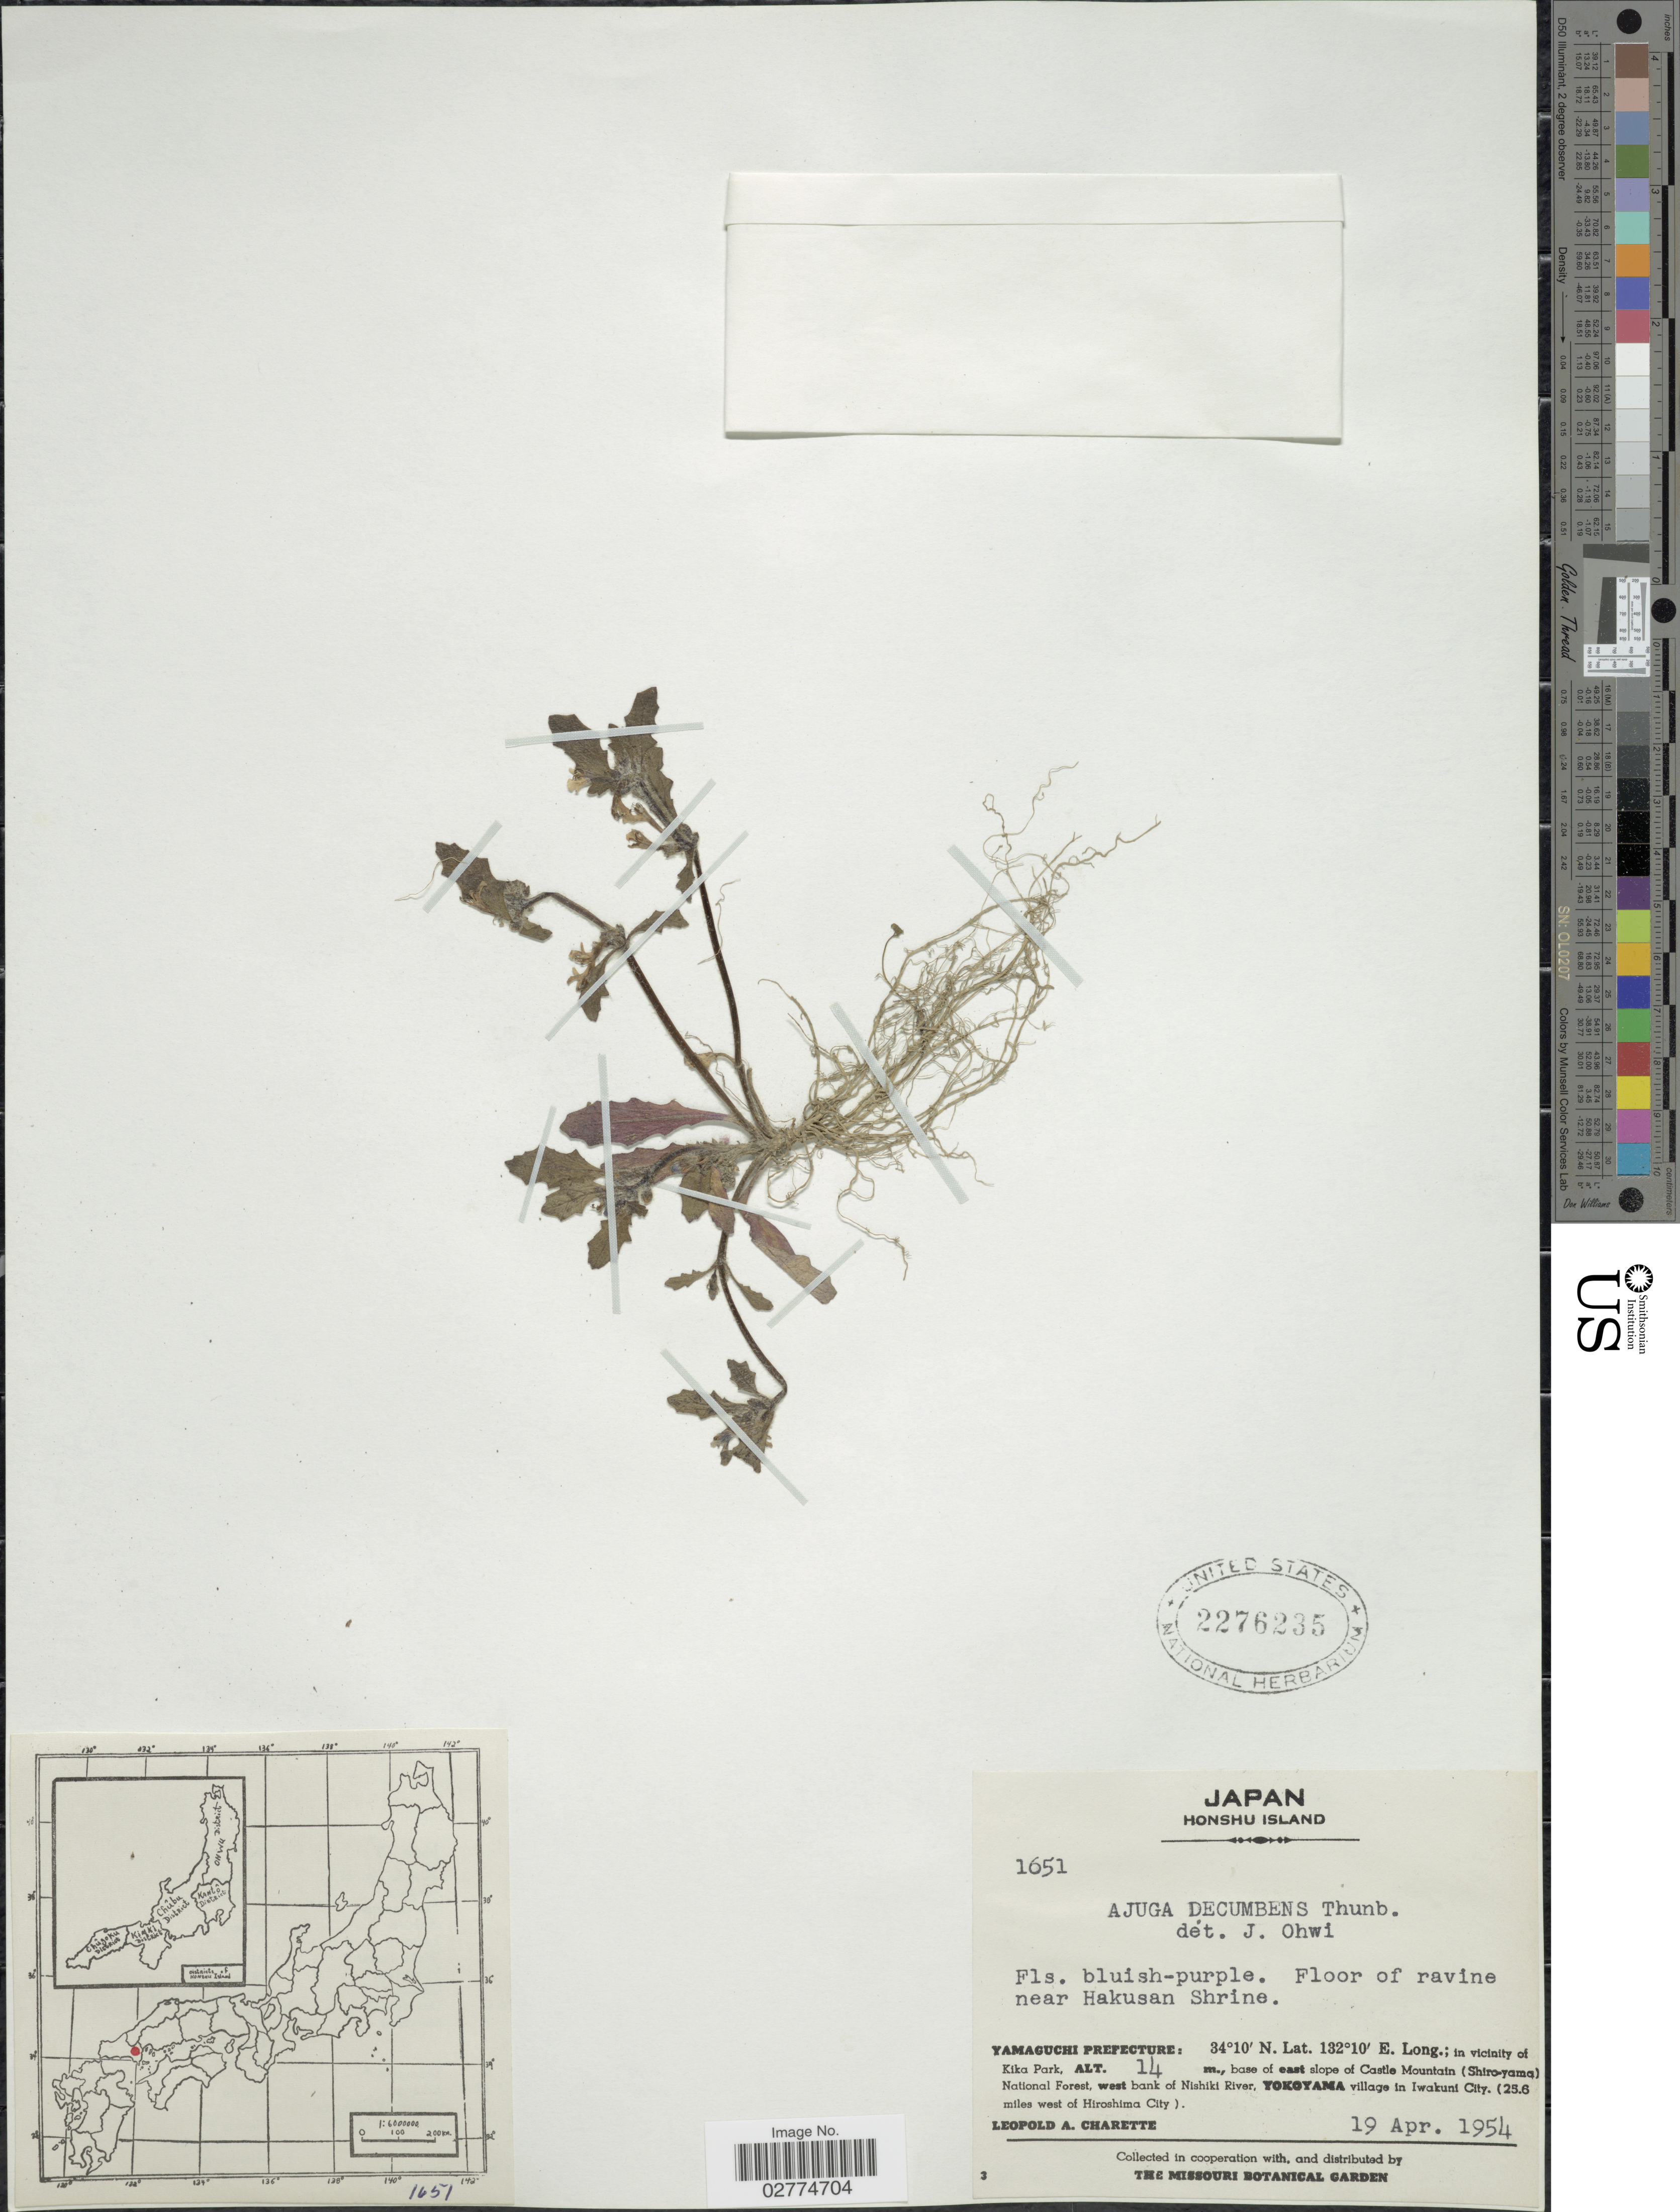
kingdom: Plantae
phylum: Tracheophyta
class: Magnoliopsida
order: Lamiales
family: Lamiaceae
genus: Ajuga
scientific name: Ajuga decumbens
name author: Thunb.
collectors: L. A. Charette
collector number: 1651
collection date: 1954-04-19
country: Japan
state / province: Yamaguti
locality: Honshu Island, Yamaguchi Prefecture: in vicinity of Kika Park, base of east slope of Castle Mountains (Shiro-yama), National Forest, west bank of Nishiki River, Yokoyama village in Iwakuni City (25.6 miles west of Hiroshima City).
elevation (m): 14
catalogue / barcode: US 2276235